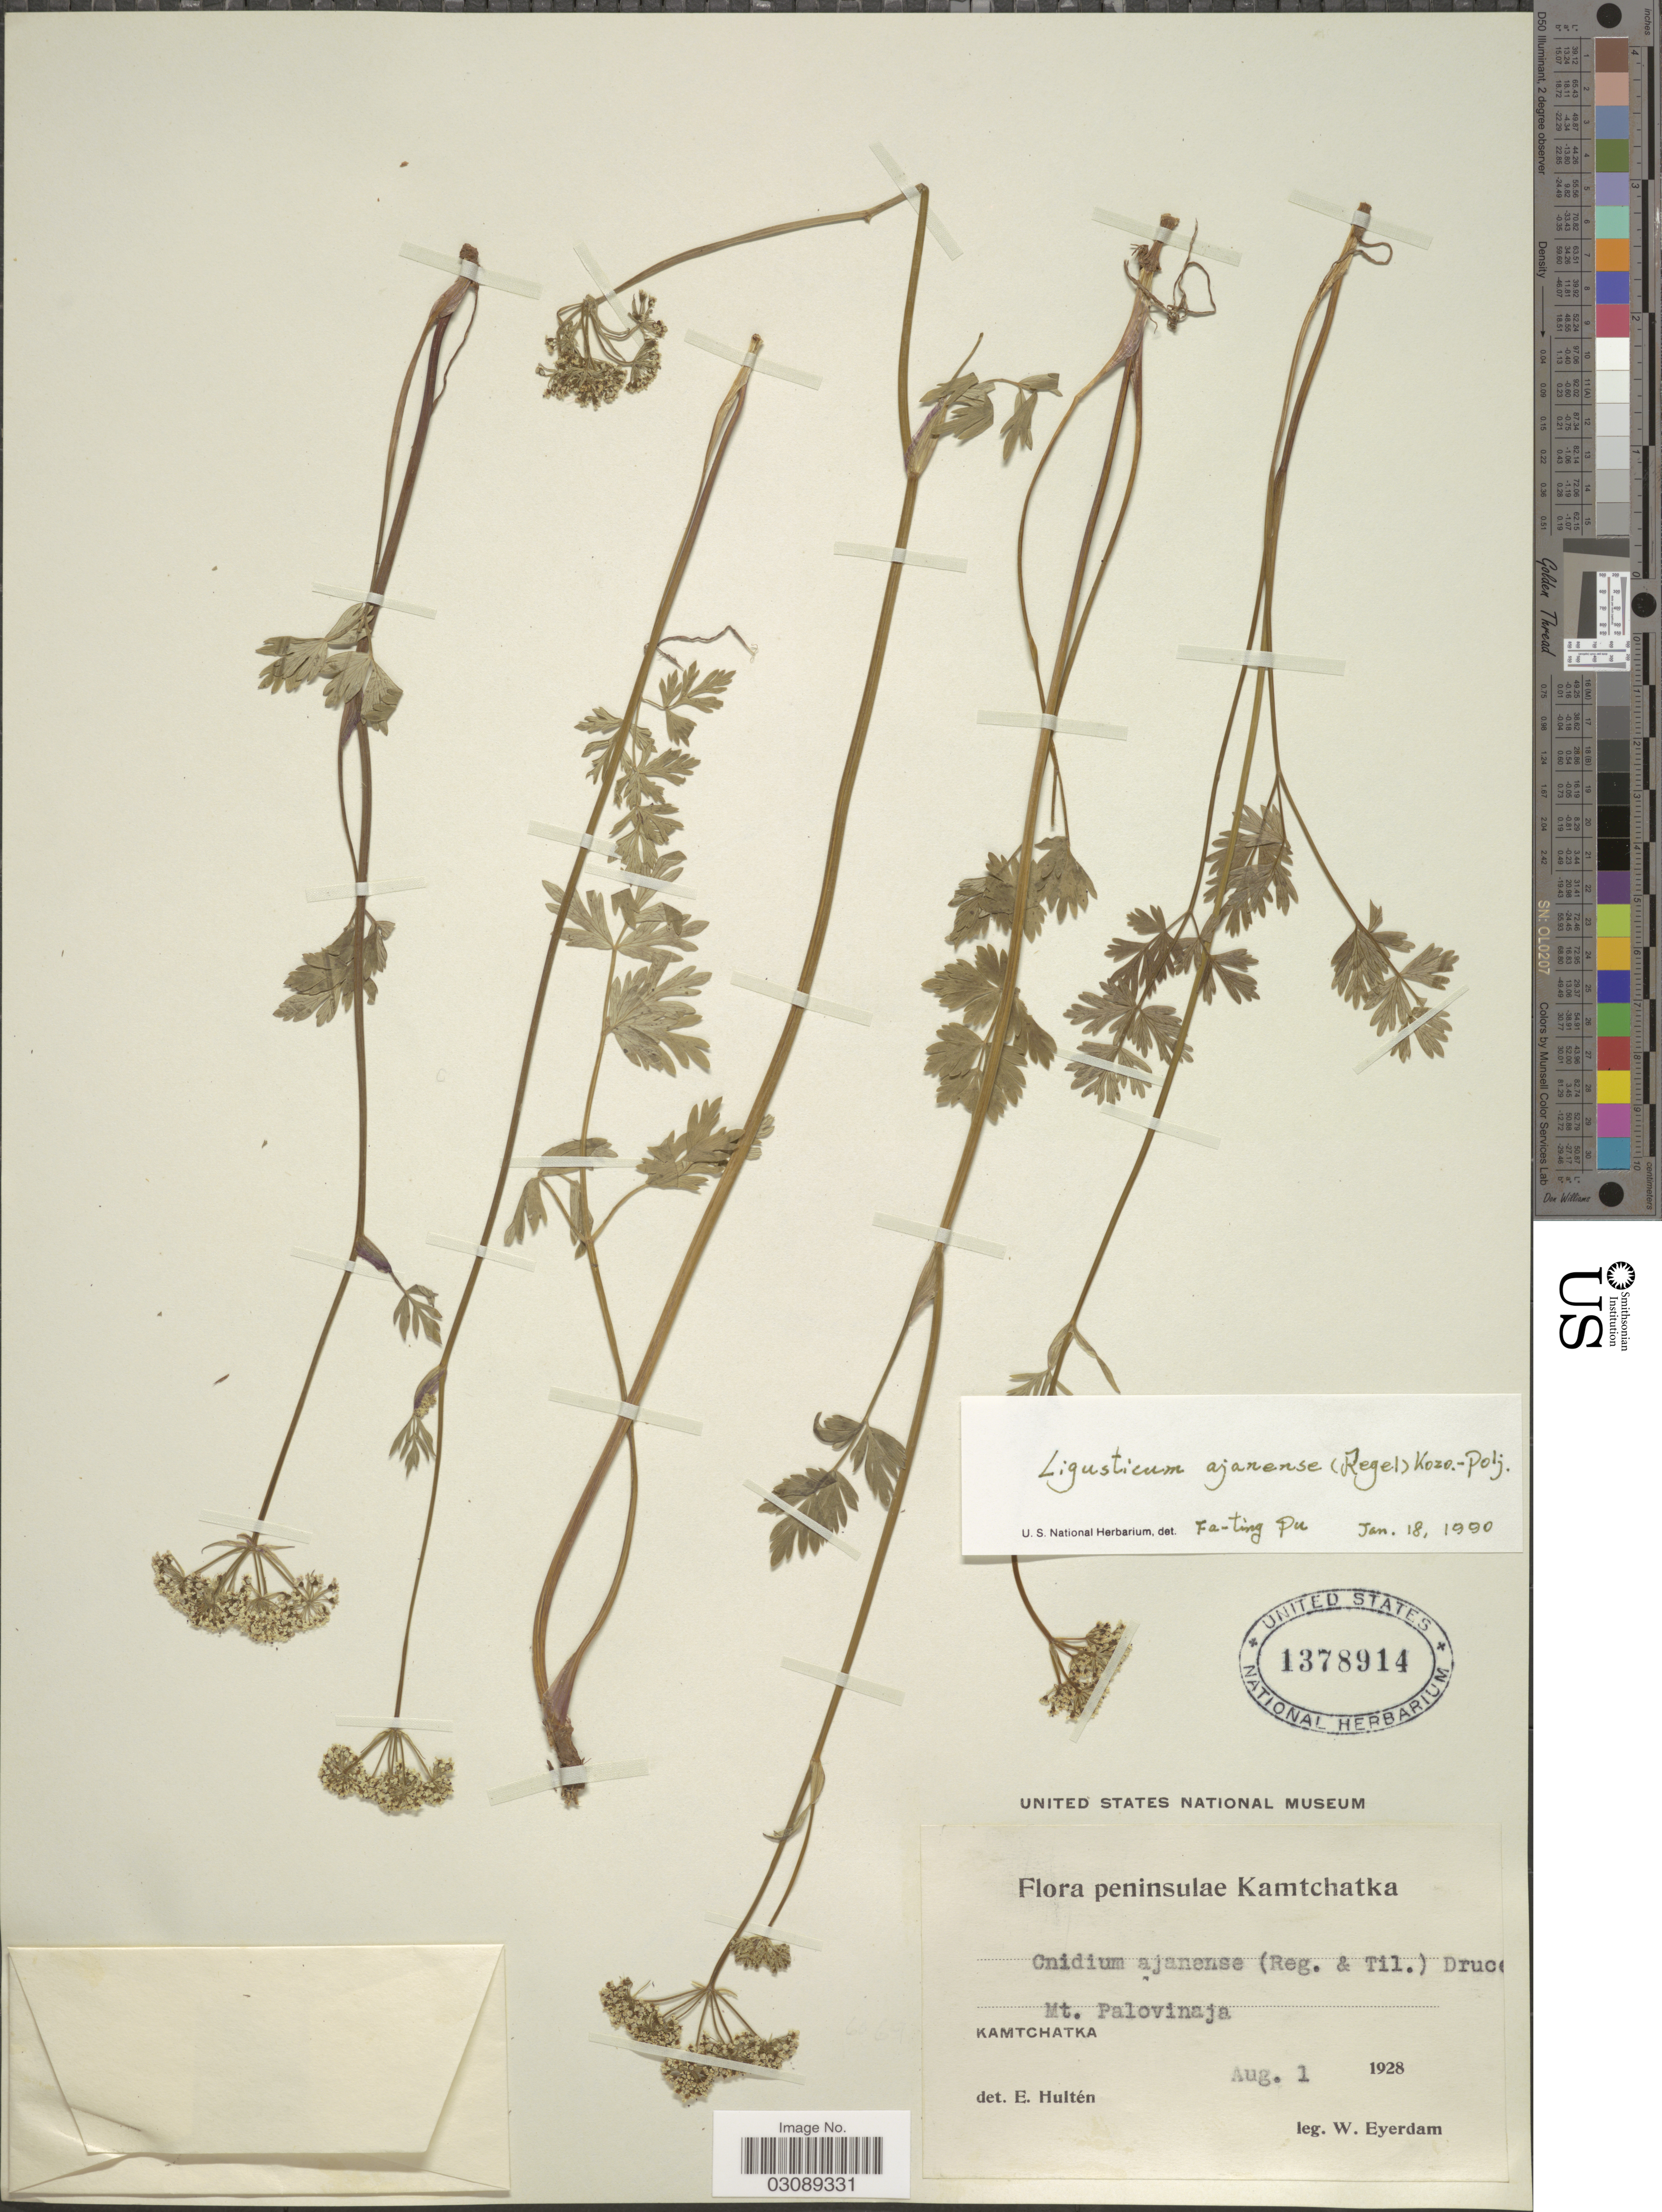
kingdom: Plantae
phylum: Tracheophyta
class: Magnoliopsida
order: Apiales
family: Apiaceae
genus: Ligusticum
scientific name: Ligusticum ajanense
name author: (Regel & Tiling) Koso-Pol.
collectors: W. J. Eyerdam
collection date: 1928-08-01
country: Russian Federation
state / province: Kamchatka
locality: Peninsulae Kamtchatka. Mt. Palovinaja.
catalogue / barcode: US 1378914